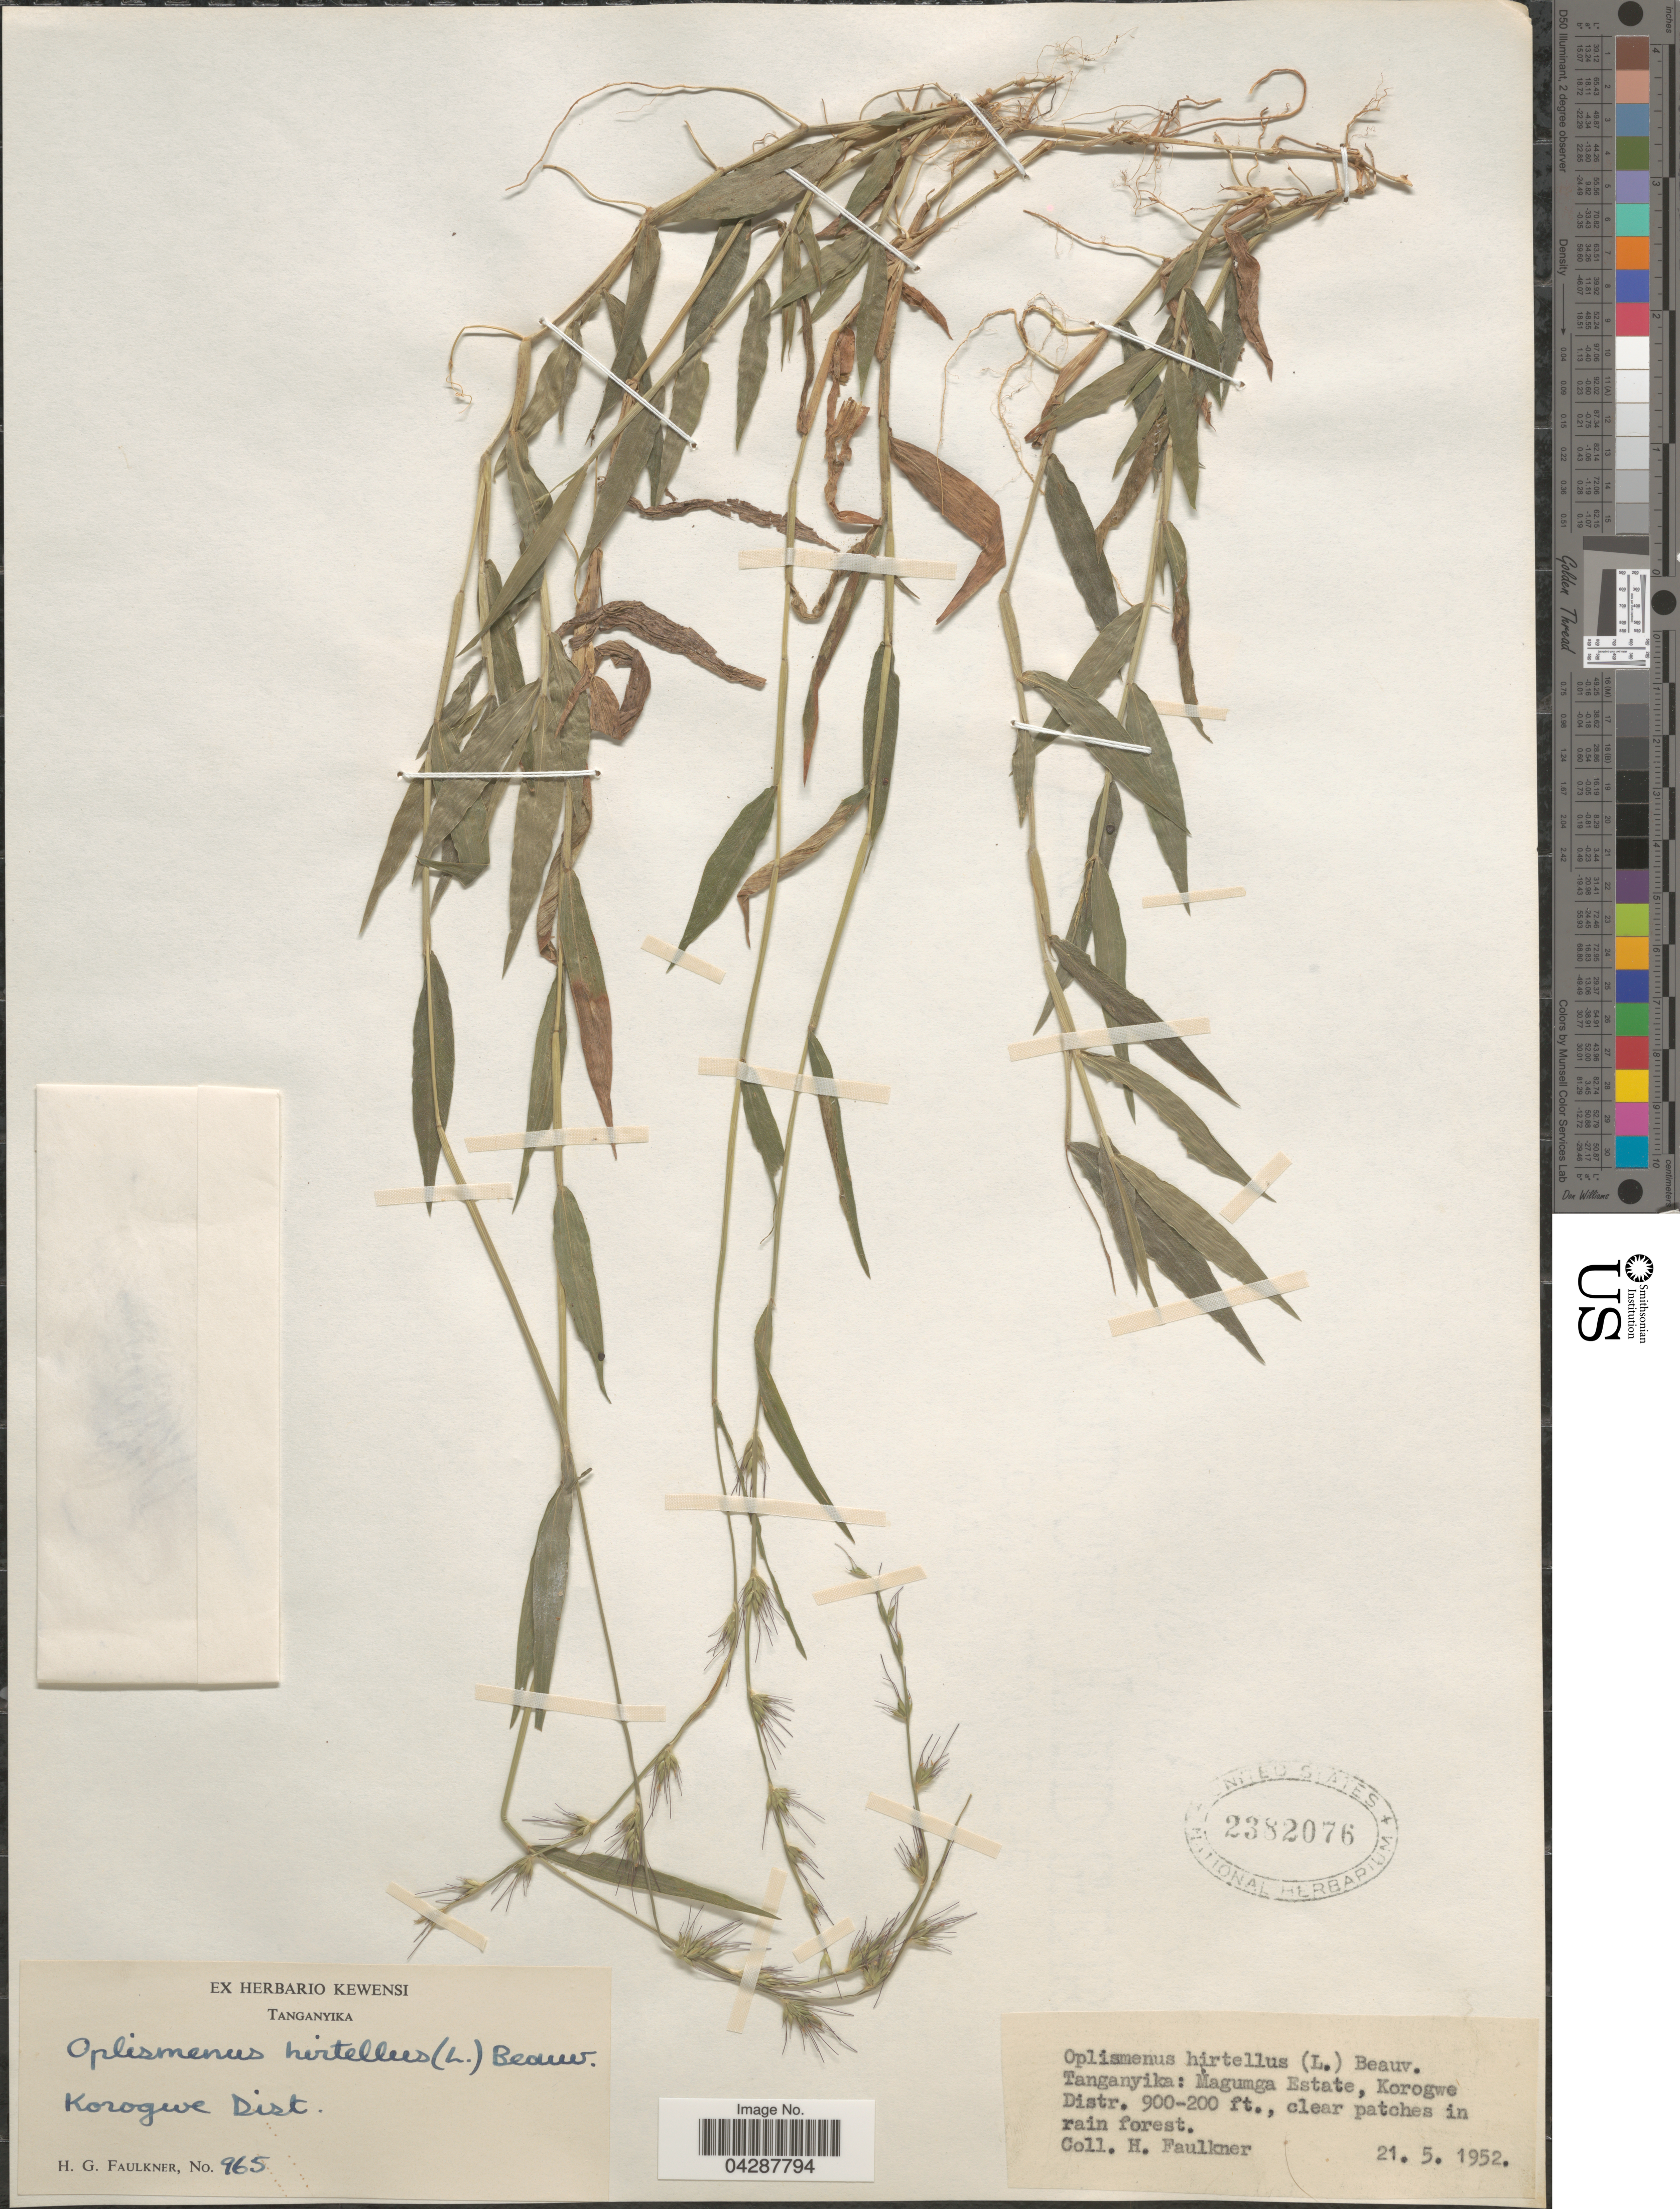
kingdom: Plantae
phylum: Tracheophyta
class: Liliopsida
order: Poales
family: Poaceae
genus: Oplismenus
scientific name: Oplismenus hirtellus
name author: (L.) P. Beauv.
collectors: H. Faulkner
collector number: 965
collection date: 1952-05-21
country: Tanzania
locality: Tanganyika: Magumga Estate, Korogwe Distr.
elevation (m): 61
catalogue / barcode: US 2382076